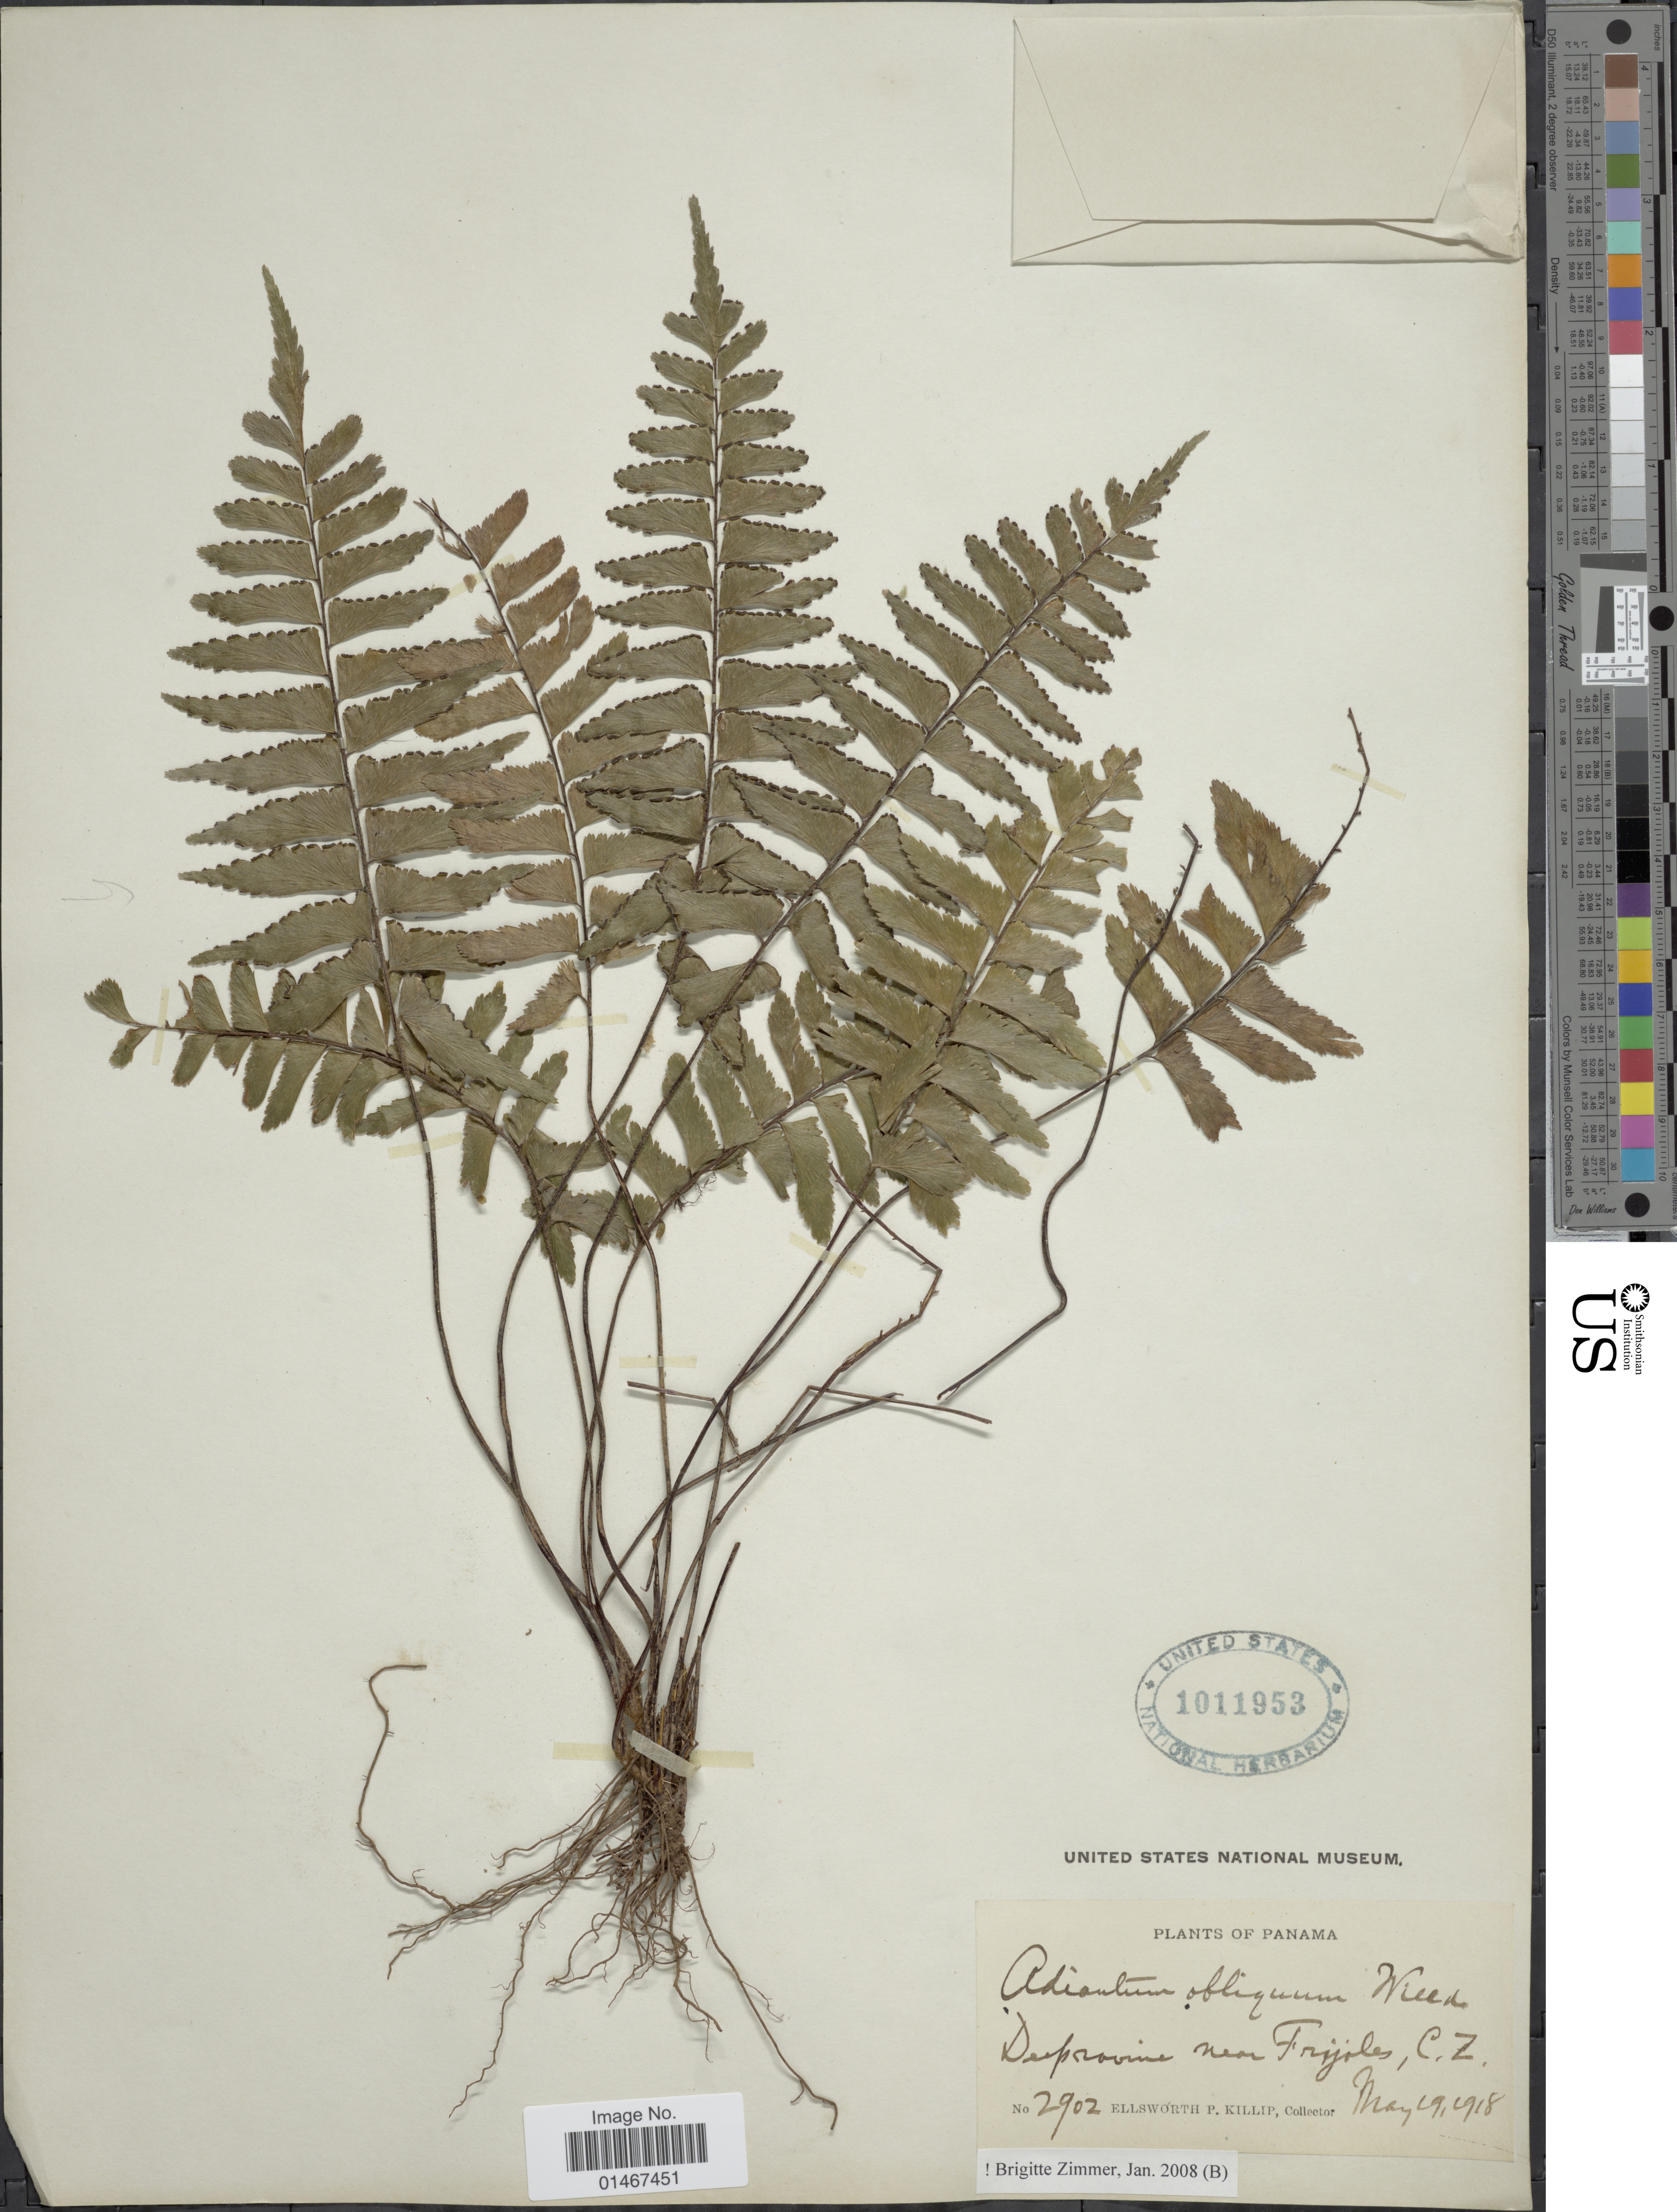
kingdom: Plantae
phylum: Tracheophyta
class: Polypodiopsida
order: Polypodiales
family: Pteridaceae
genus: Adiantum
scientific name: Adiantum obliquum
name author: Willd.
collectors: E. P. Killip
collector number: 2902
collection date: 1918-05-19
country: Panama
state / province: Colón / Panamá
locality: Deep ravine near Frijoles, C.Z.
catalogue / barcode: US 1011953